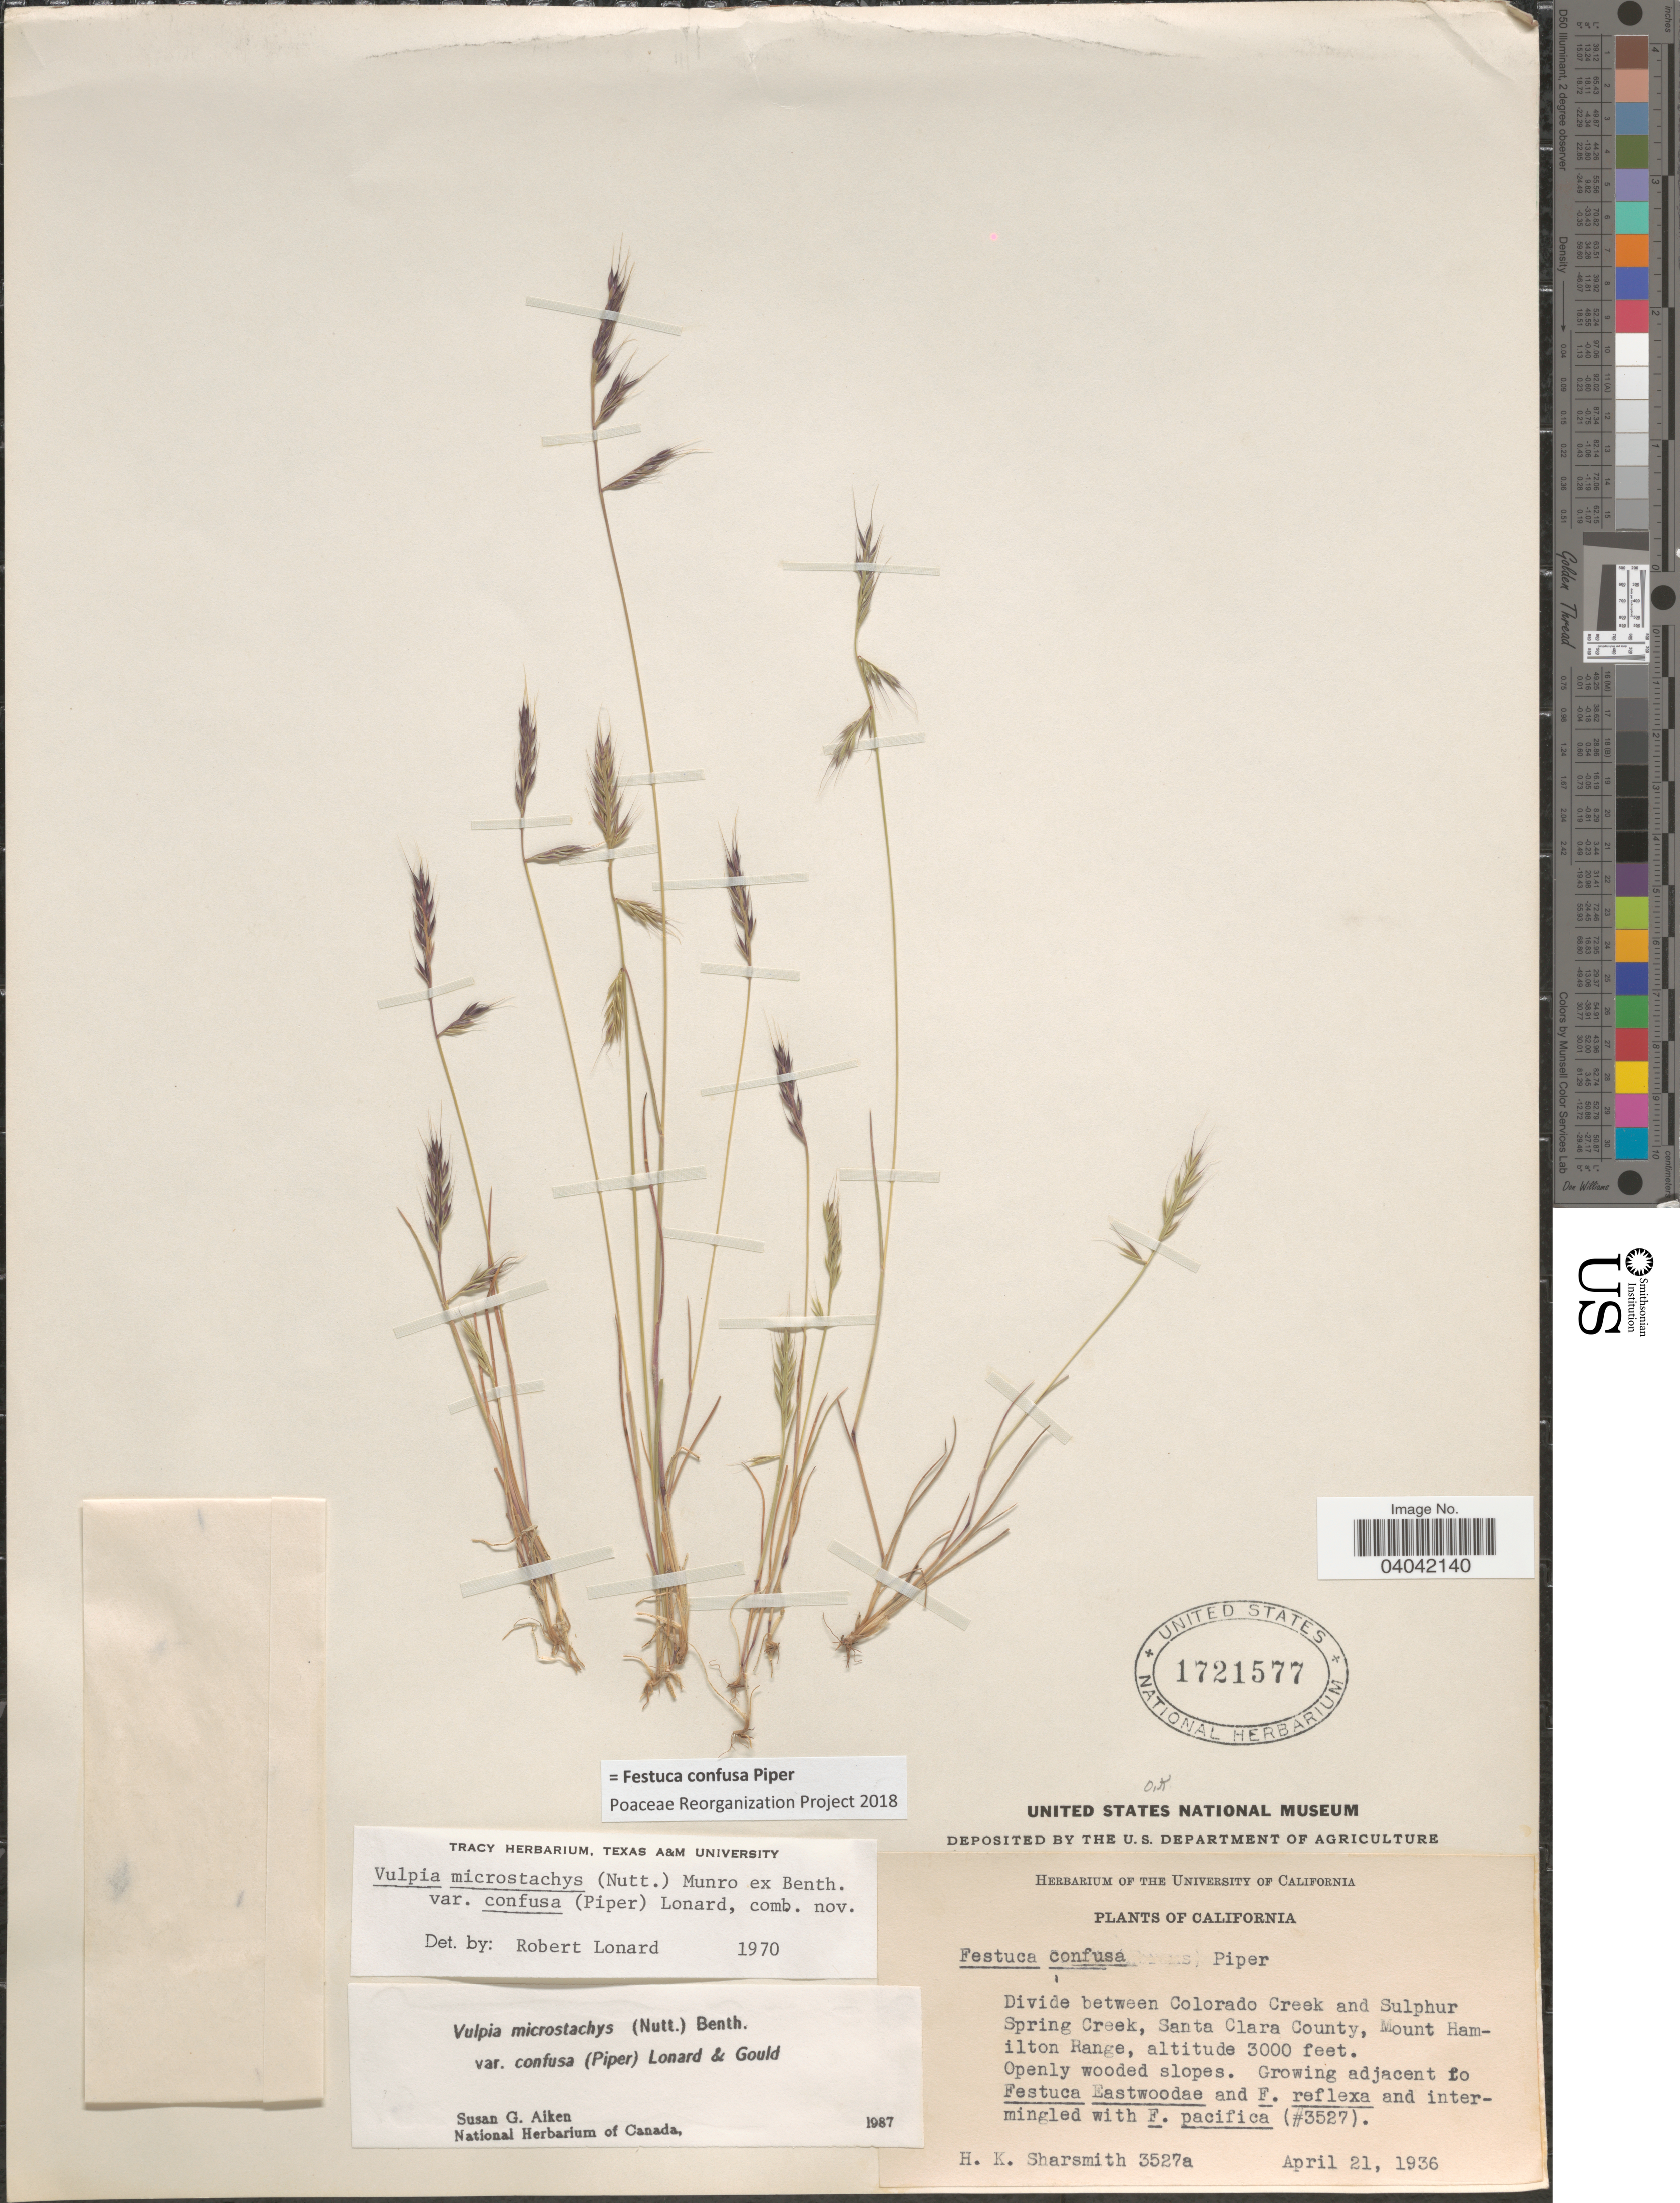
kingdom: Plantae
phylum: Tracheophyta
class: Liliopsida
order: Poales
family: Poaceae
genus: Festuca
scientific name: Festuca confusa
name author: Piper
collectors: H. Sharsmith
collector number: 3527a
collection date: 1936-04-21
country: United States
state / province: California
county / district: Santa Clara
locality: Divide between Colorado Creek and Sulphur Spring Creek, Santa Clara County, Mount Hamilton Range.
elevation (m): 914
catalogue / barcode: US 1721577